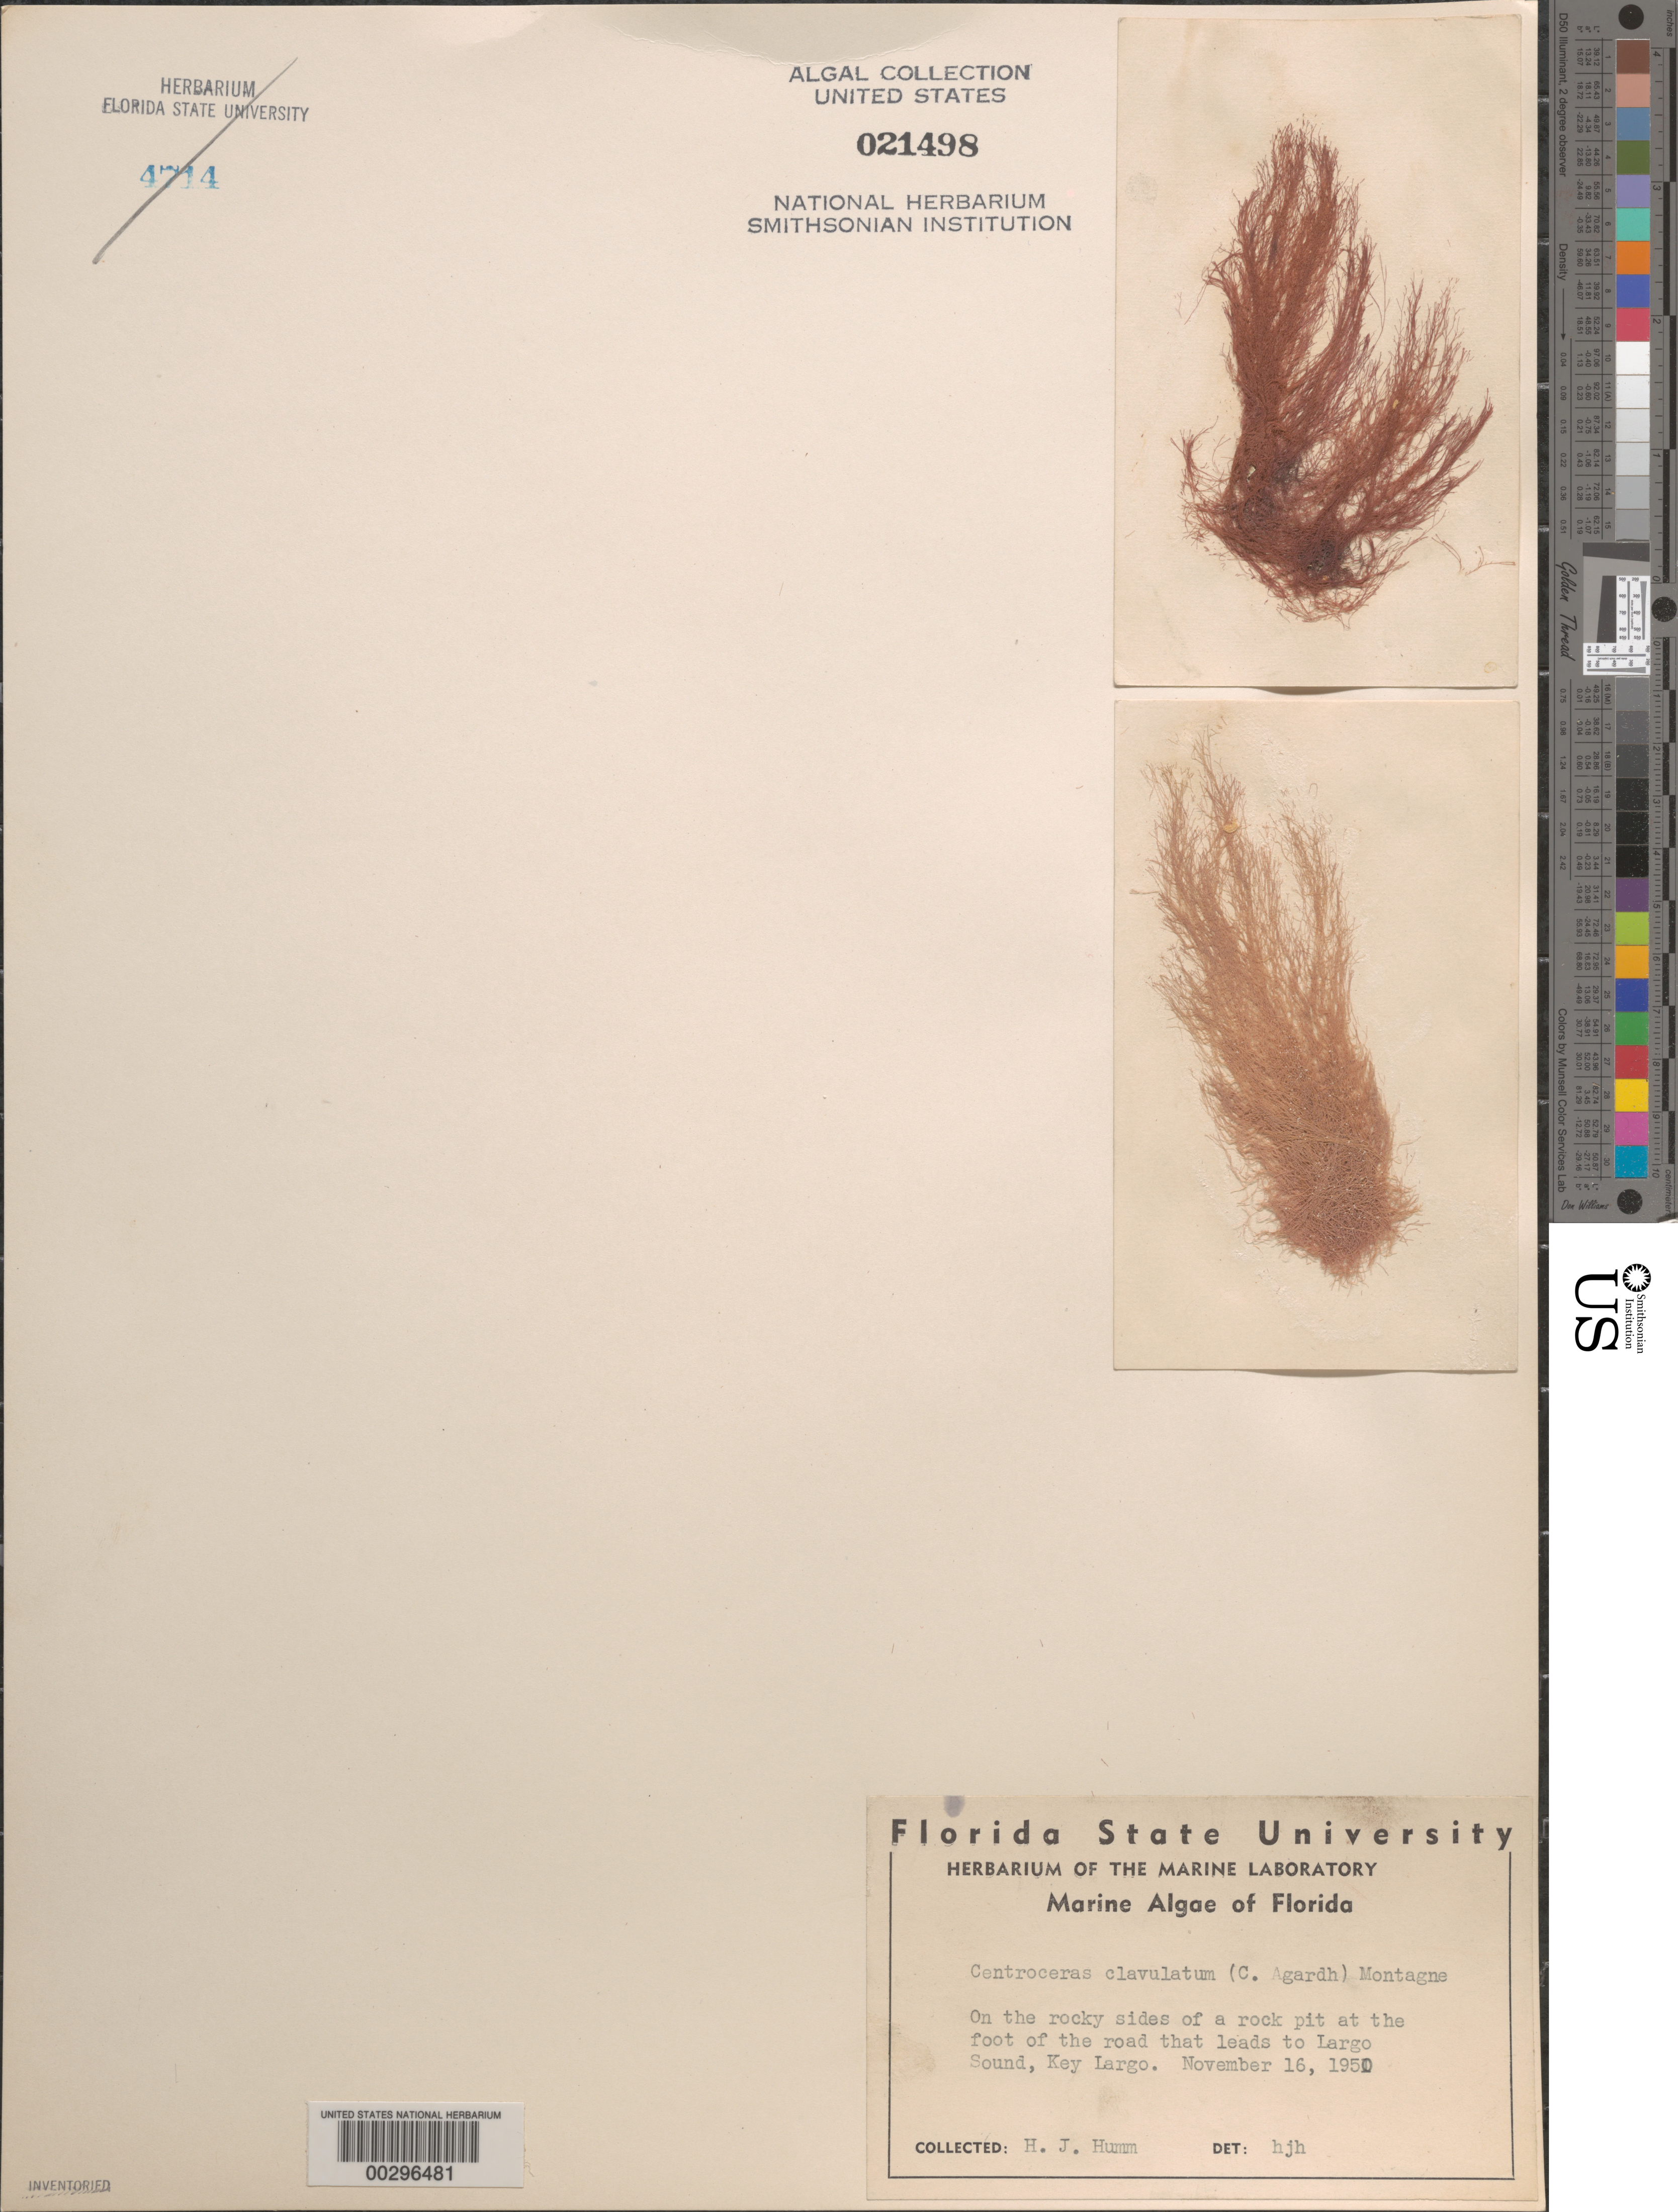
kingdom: Plantae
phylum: Rhodophyta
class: Florideophyceae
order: Ceramiales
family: Ceramiaceae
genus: Centroceras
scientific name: Centroceras clavulatum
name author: (C. Agardh) Mont.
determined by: Humm, Harold J.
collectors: H. J. Humm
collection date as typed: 16 Nov 1950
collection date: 1950-11-16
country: United States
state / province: Florida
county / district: Monroe County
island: Key Largo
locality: Road to Key Largo Sound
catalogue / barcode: US 21498